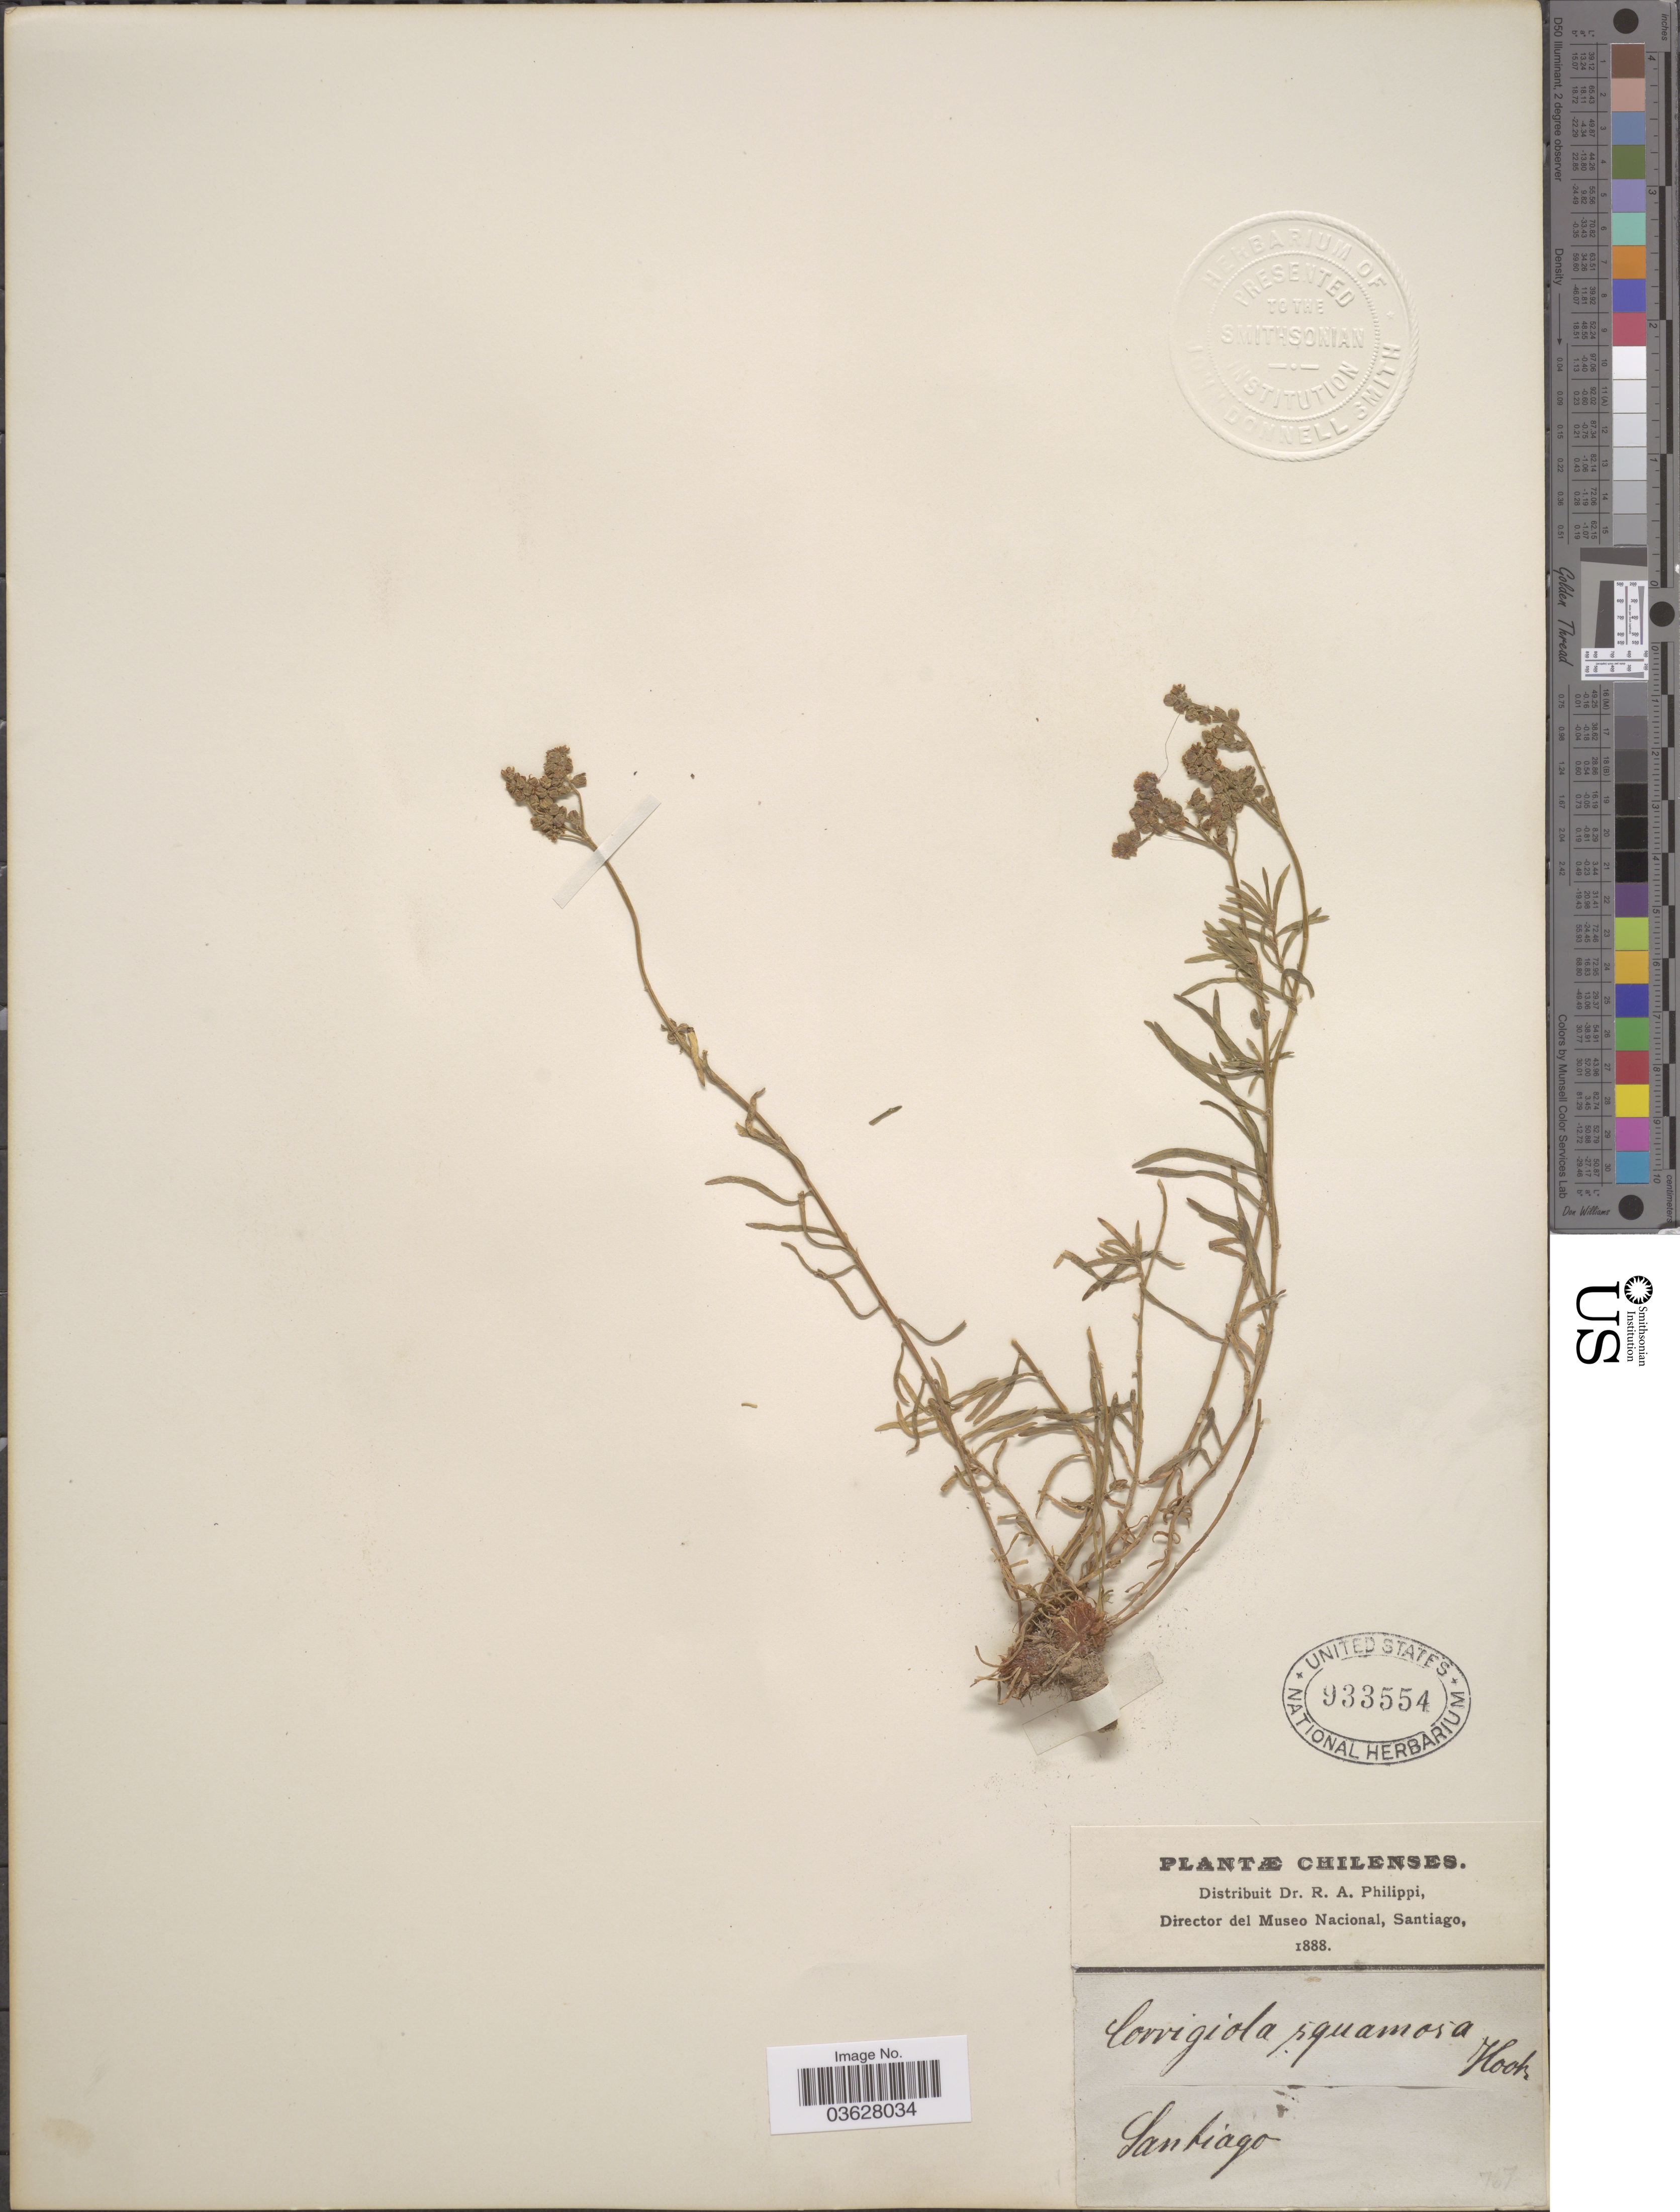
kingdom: Plantae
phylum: Tracheophyta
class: Magnoliopsida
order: Caryophyllales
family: Caryophyllaceae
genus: Corrigiola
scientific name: Corrigiola squamosa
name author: Hook. & Arn.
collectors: ex. herb. R.A. Philippi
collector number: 757*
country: Chile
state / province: Región Metropolitana (RM)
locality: Santiago.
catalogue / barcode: US 933554